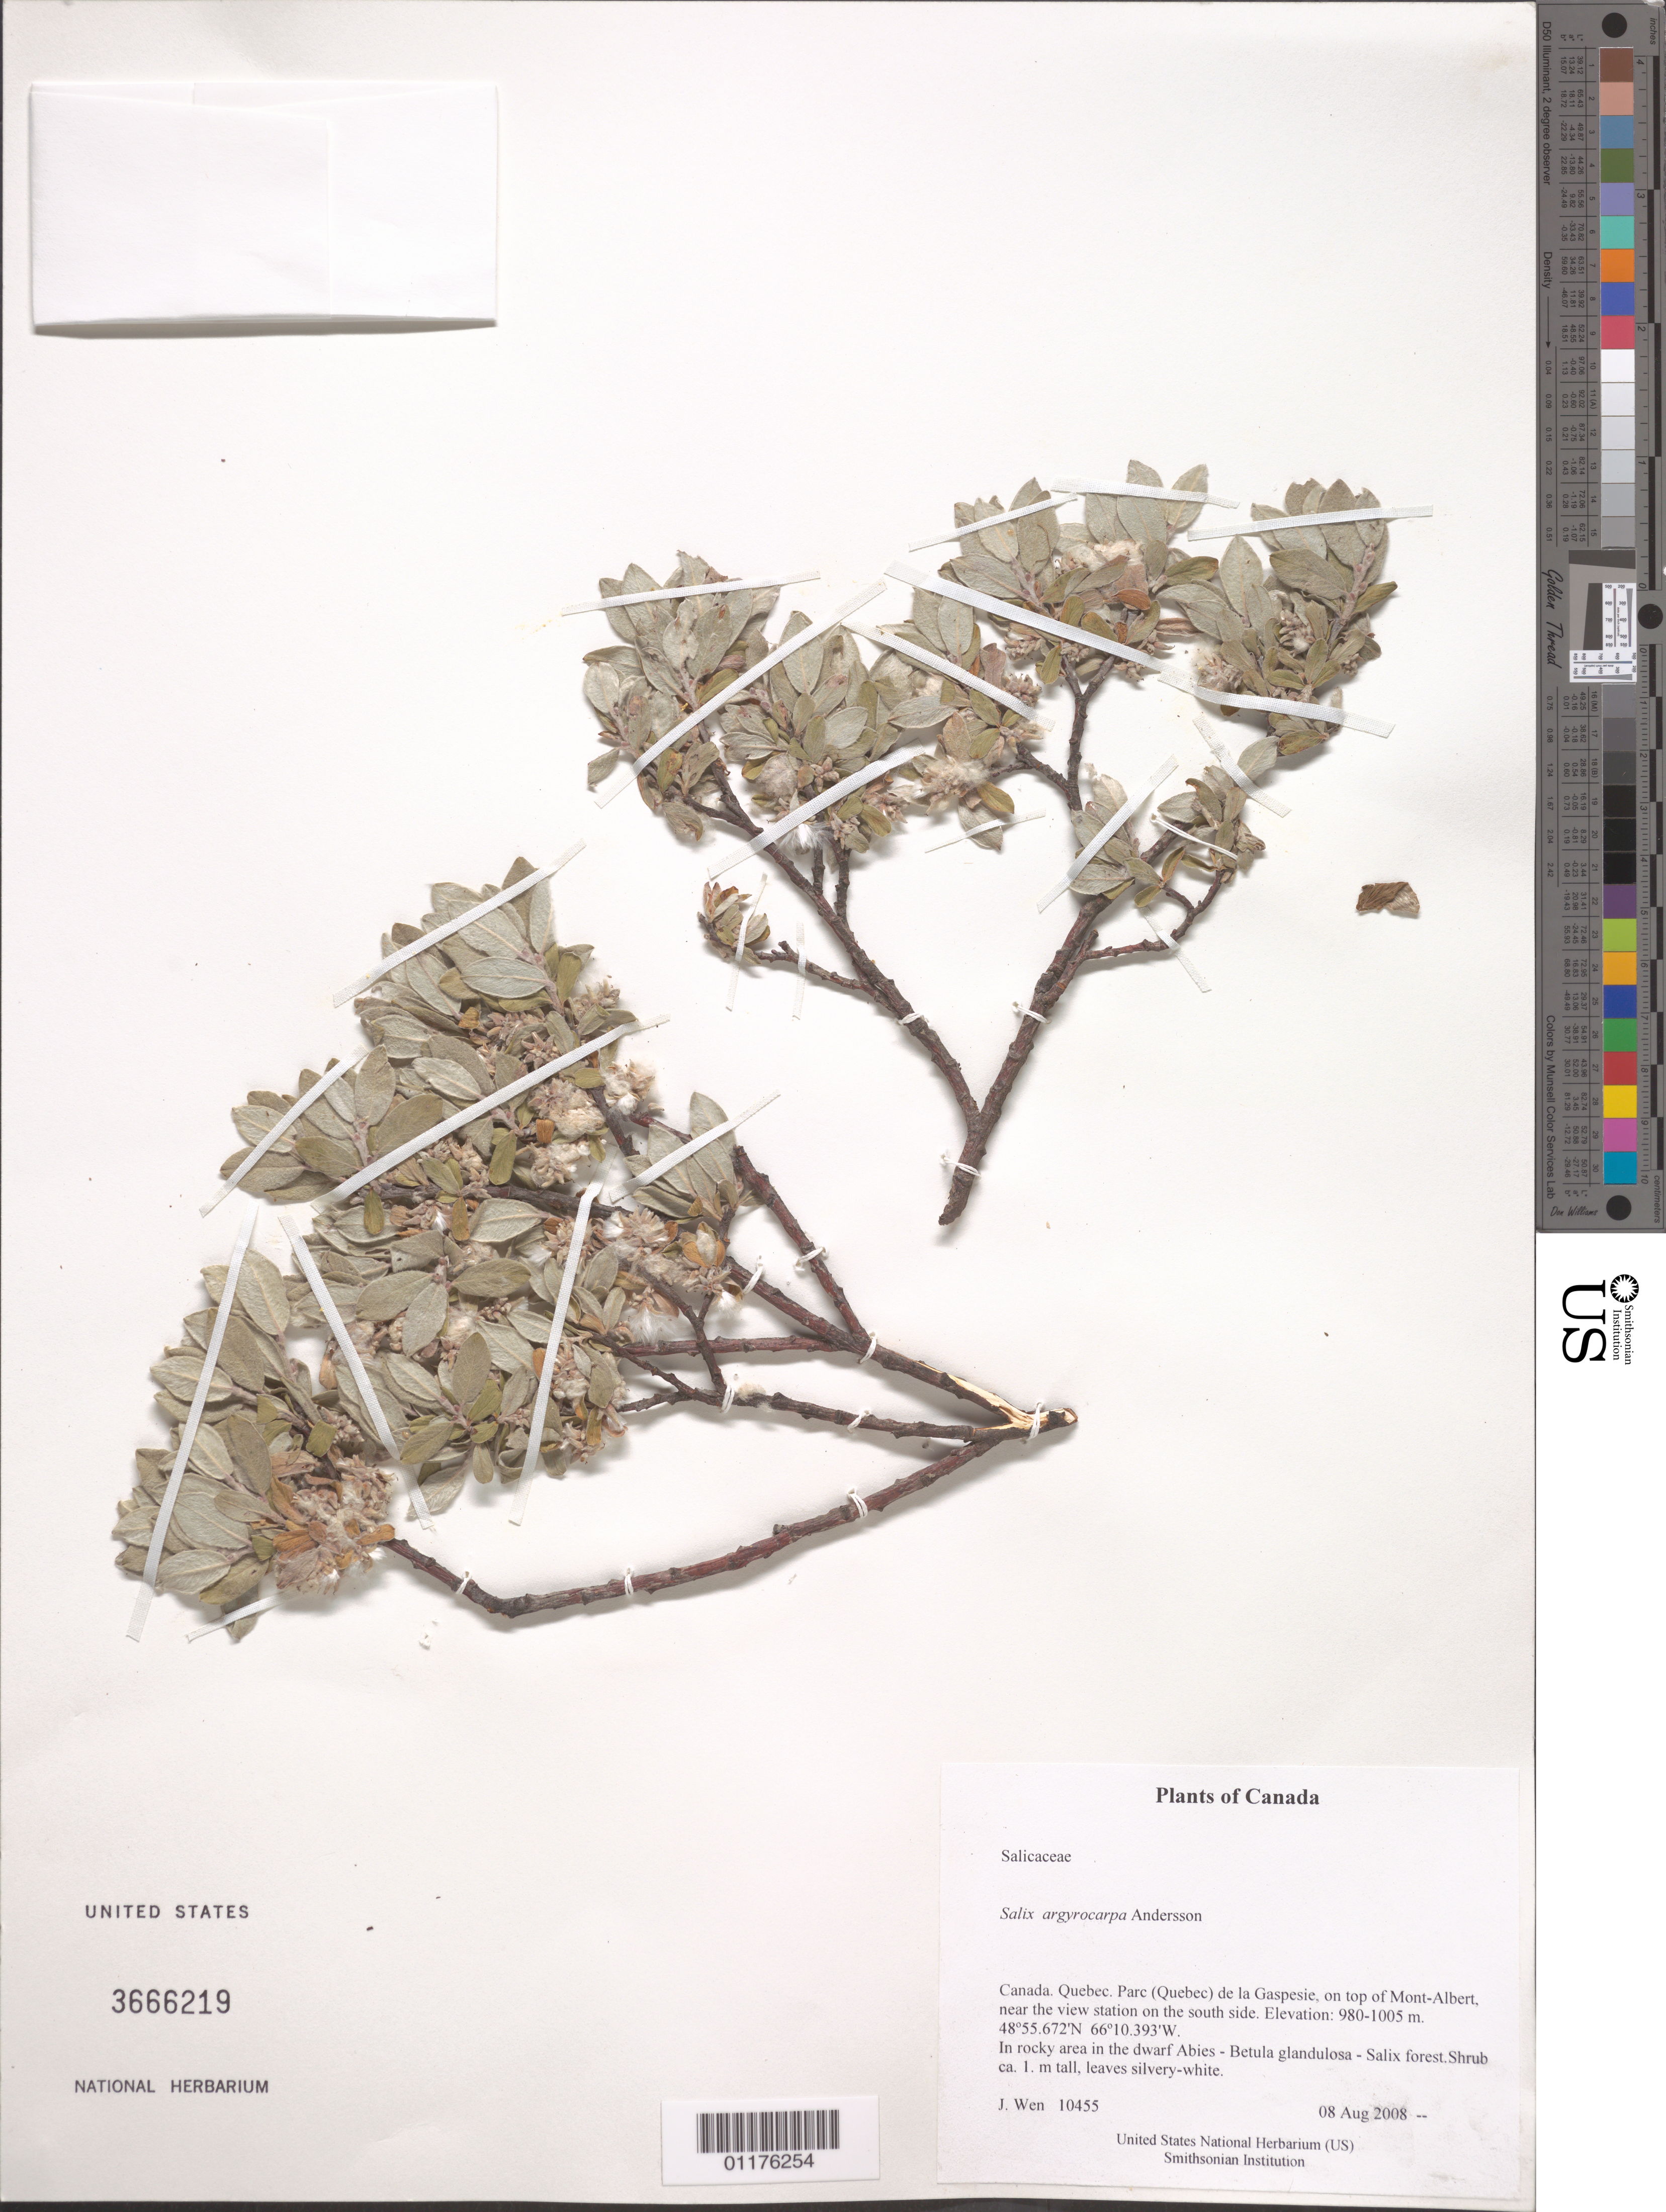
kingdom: Plantae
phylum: Tracheophyta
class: Magnoliopsida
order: Malpighiales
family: Salicaceae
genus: Salix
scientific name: Salix argyrocarpa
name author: L. Andersson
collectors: J. Wen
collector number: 10455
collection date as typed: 08 Aug 2008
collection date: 2008-08-08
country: Canada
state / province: Quebec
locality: Parc (Quebec) de la Gaspesie, on top of Mont-Albert, near the view station on the south side.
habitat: In rocky area in the dwarf Abies - Betula glandulosa - Salix forest.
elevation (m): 980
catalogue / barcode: US 3666219